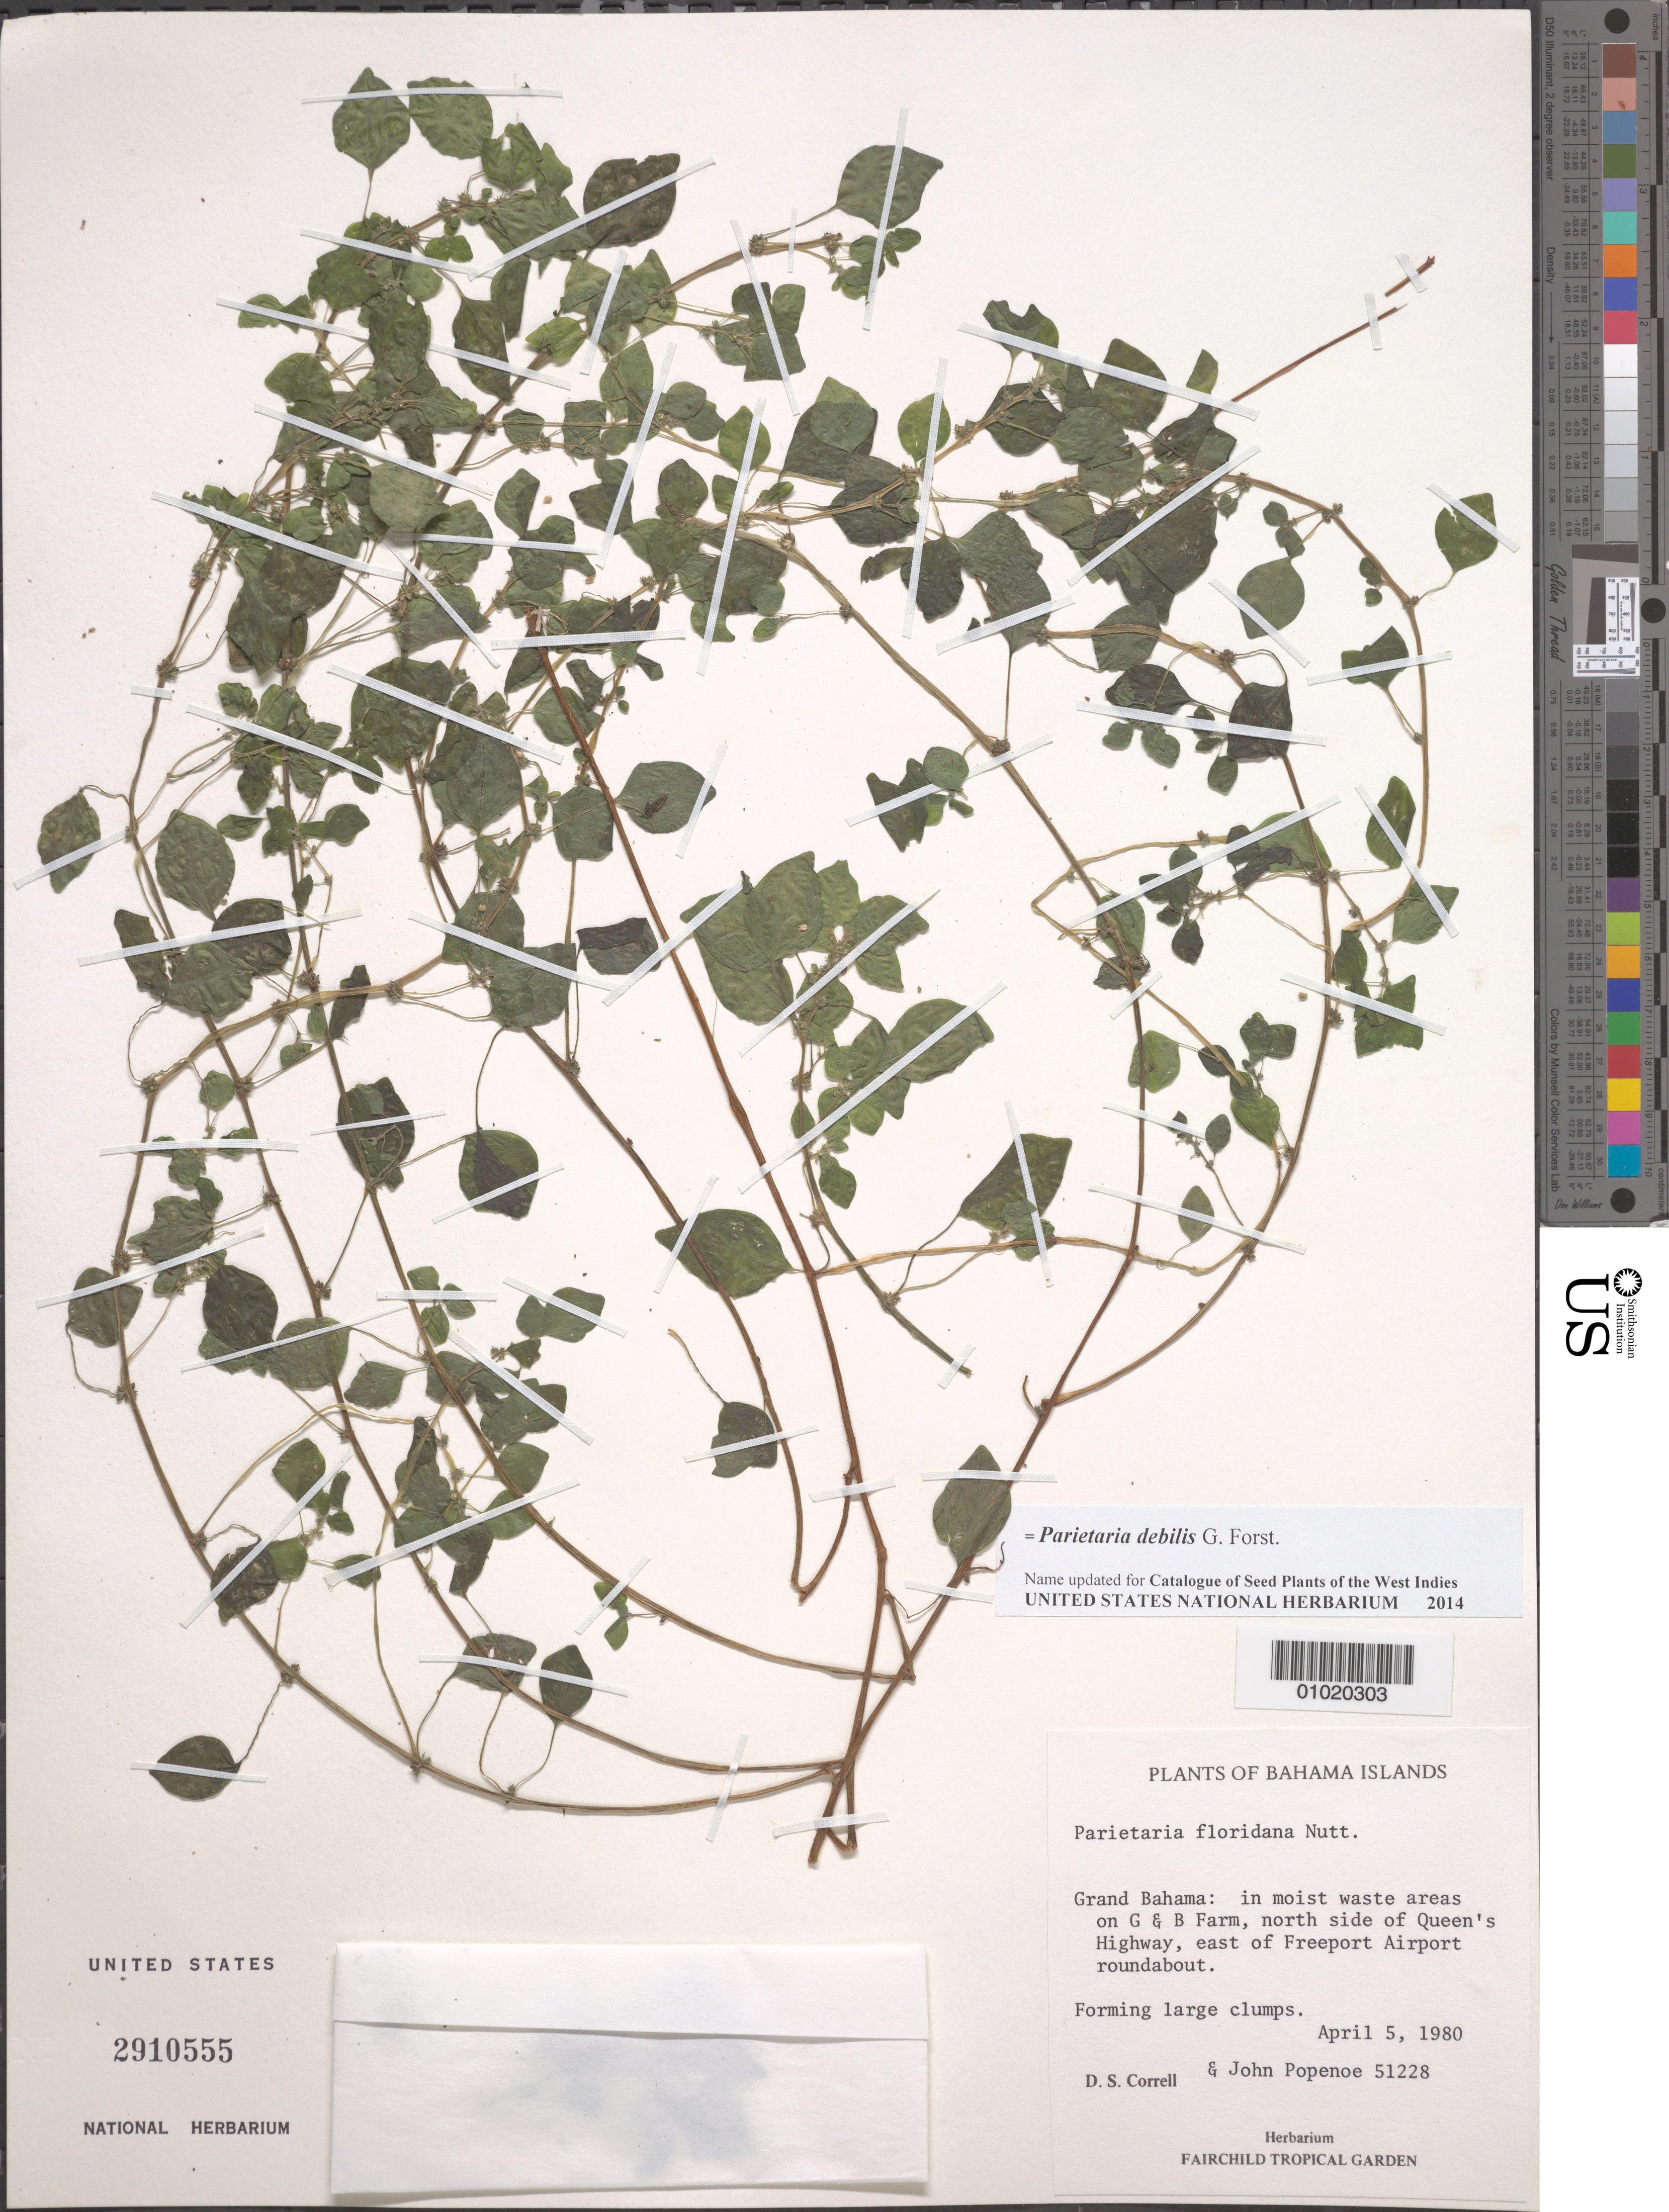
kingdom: Plantae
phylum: Tracheophyta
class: Magnoliopsida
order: Rosales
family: Urticaceae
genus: Parietaria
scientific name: Parietaria debilis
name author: G. Forst.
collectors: D. S. Correll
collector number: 51228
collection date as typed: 05 Apr 1980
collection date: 1980-04-05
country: Bahamas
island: Grand Bahama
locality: Grand Bahama: in moist waste areas on G & B Farm, north side of Queen's Highway, east of Freeport Airport roundabout.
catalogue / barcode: US 2910555